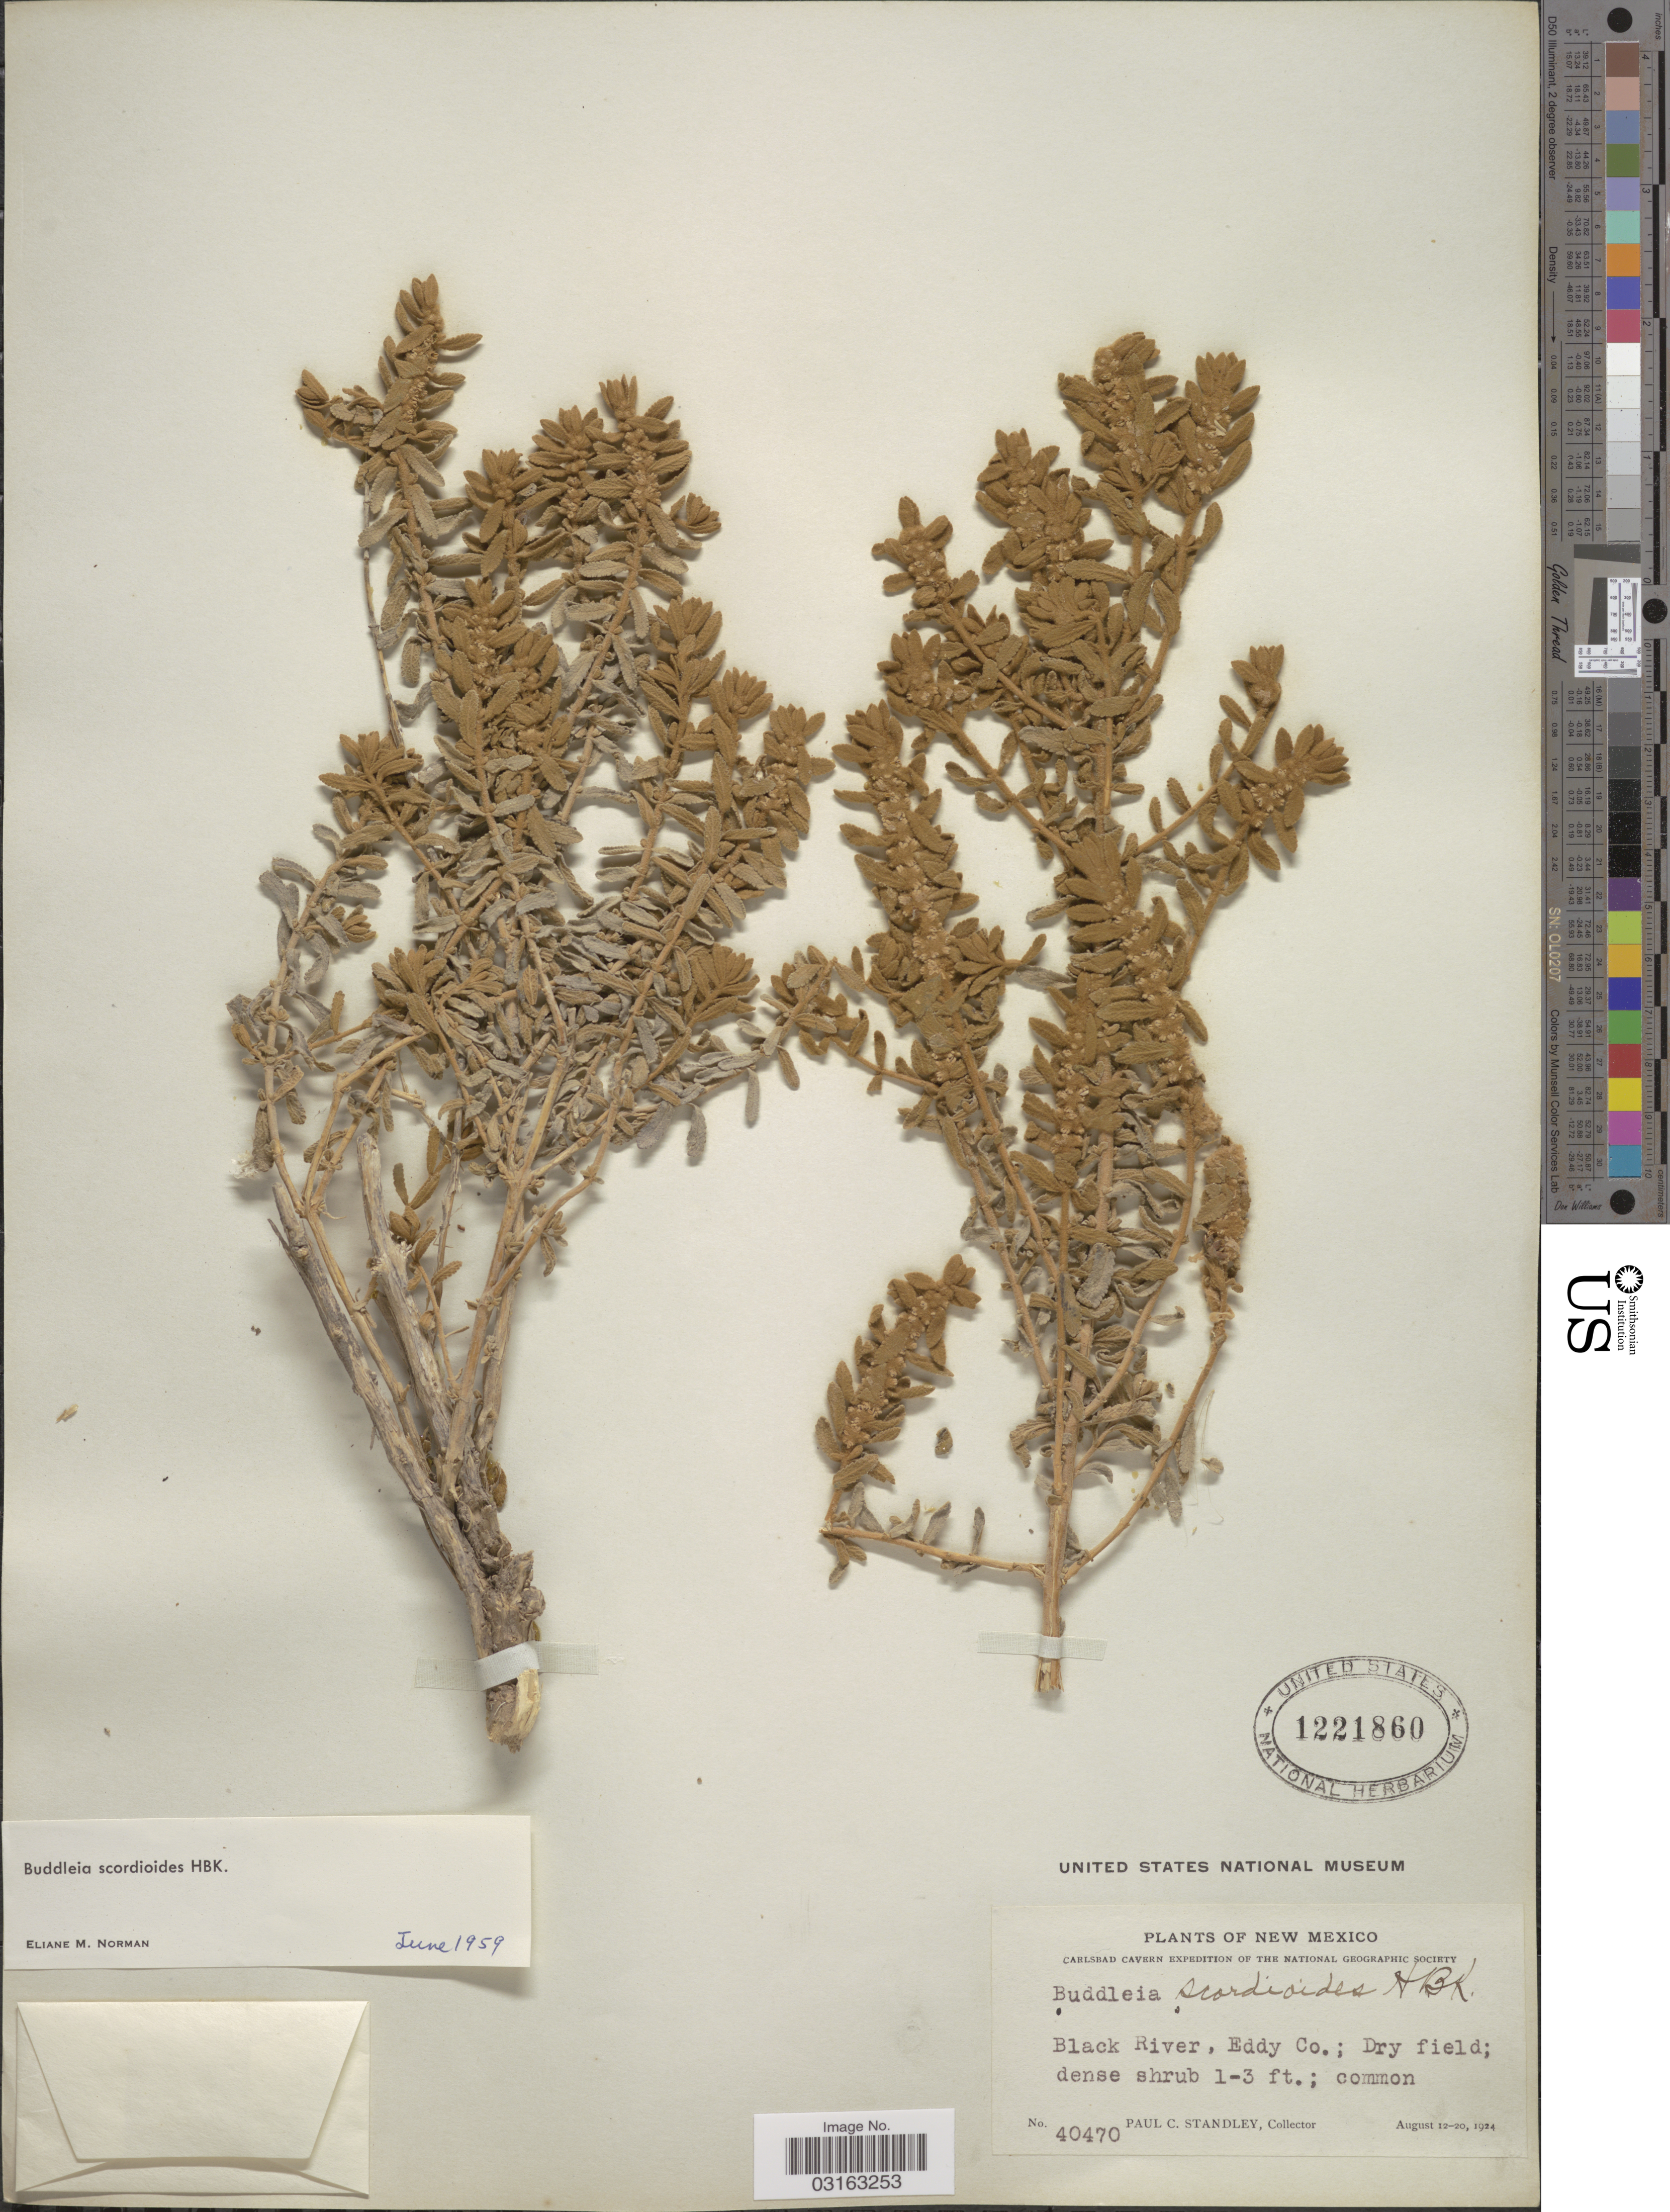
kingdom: Plantae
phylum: Tracheophyta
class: Magnoliopsida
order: Lamiales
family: Scrophulariaceae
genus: Buddleja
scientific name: Buddleja scordioides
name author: Kunth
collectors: P. C. Standley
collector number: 40470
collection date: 1924-08-12/1924-08-20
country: United States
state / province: New Mexico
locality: Black River, Eddy Co.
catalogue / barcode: US 1221860